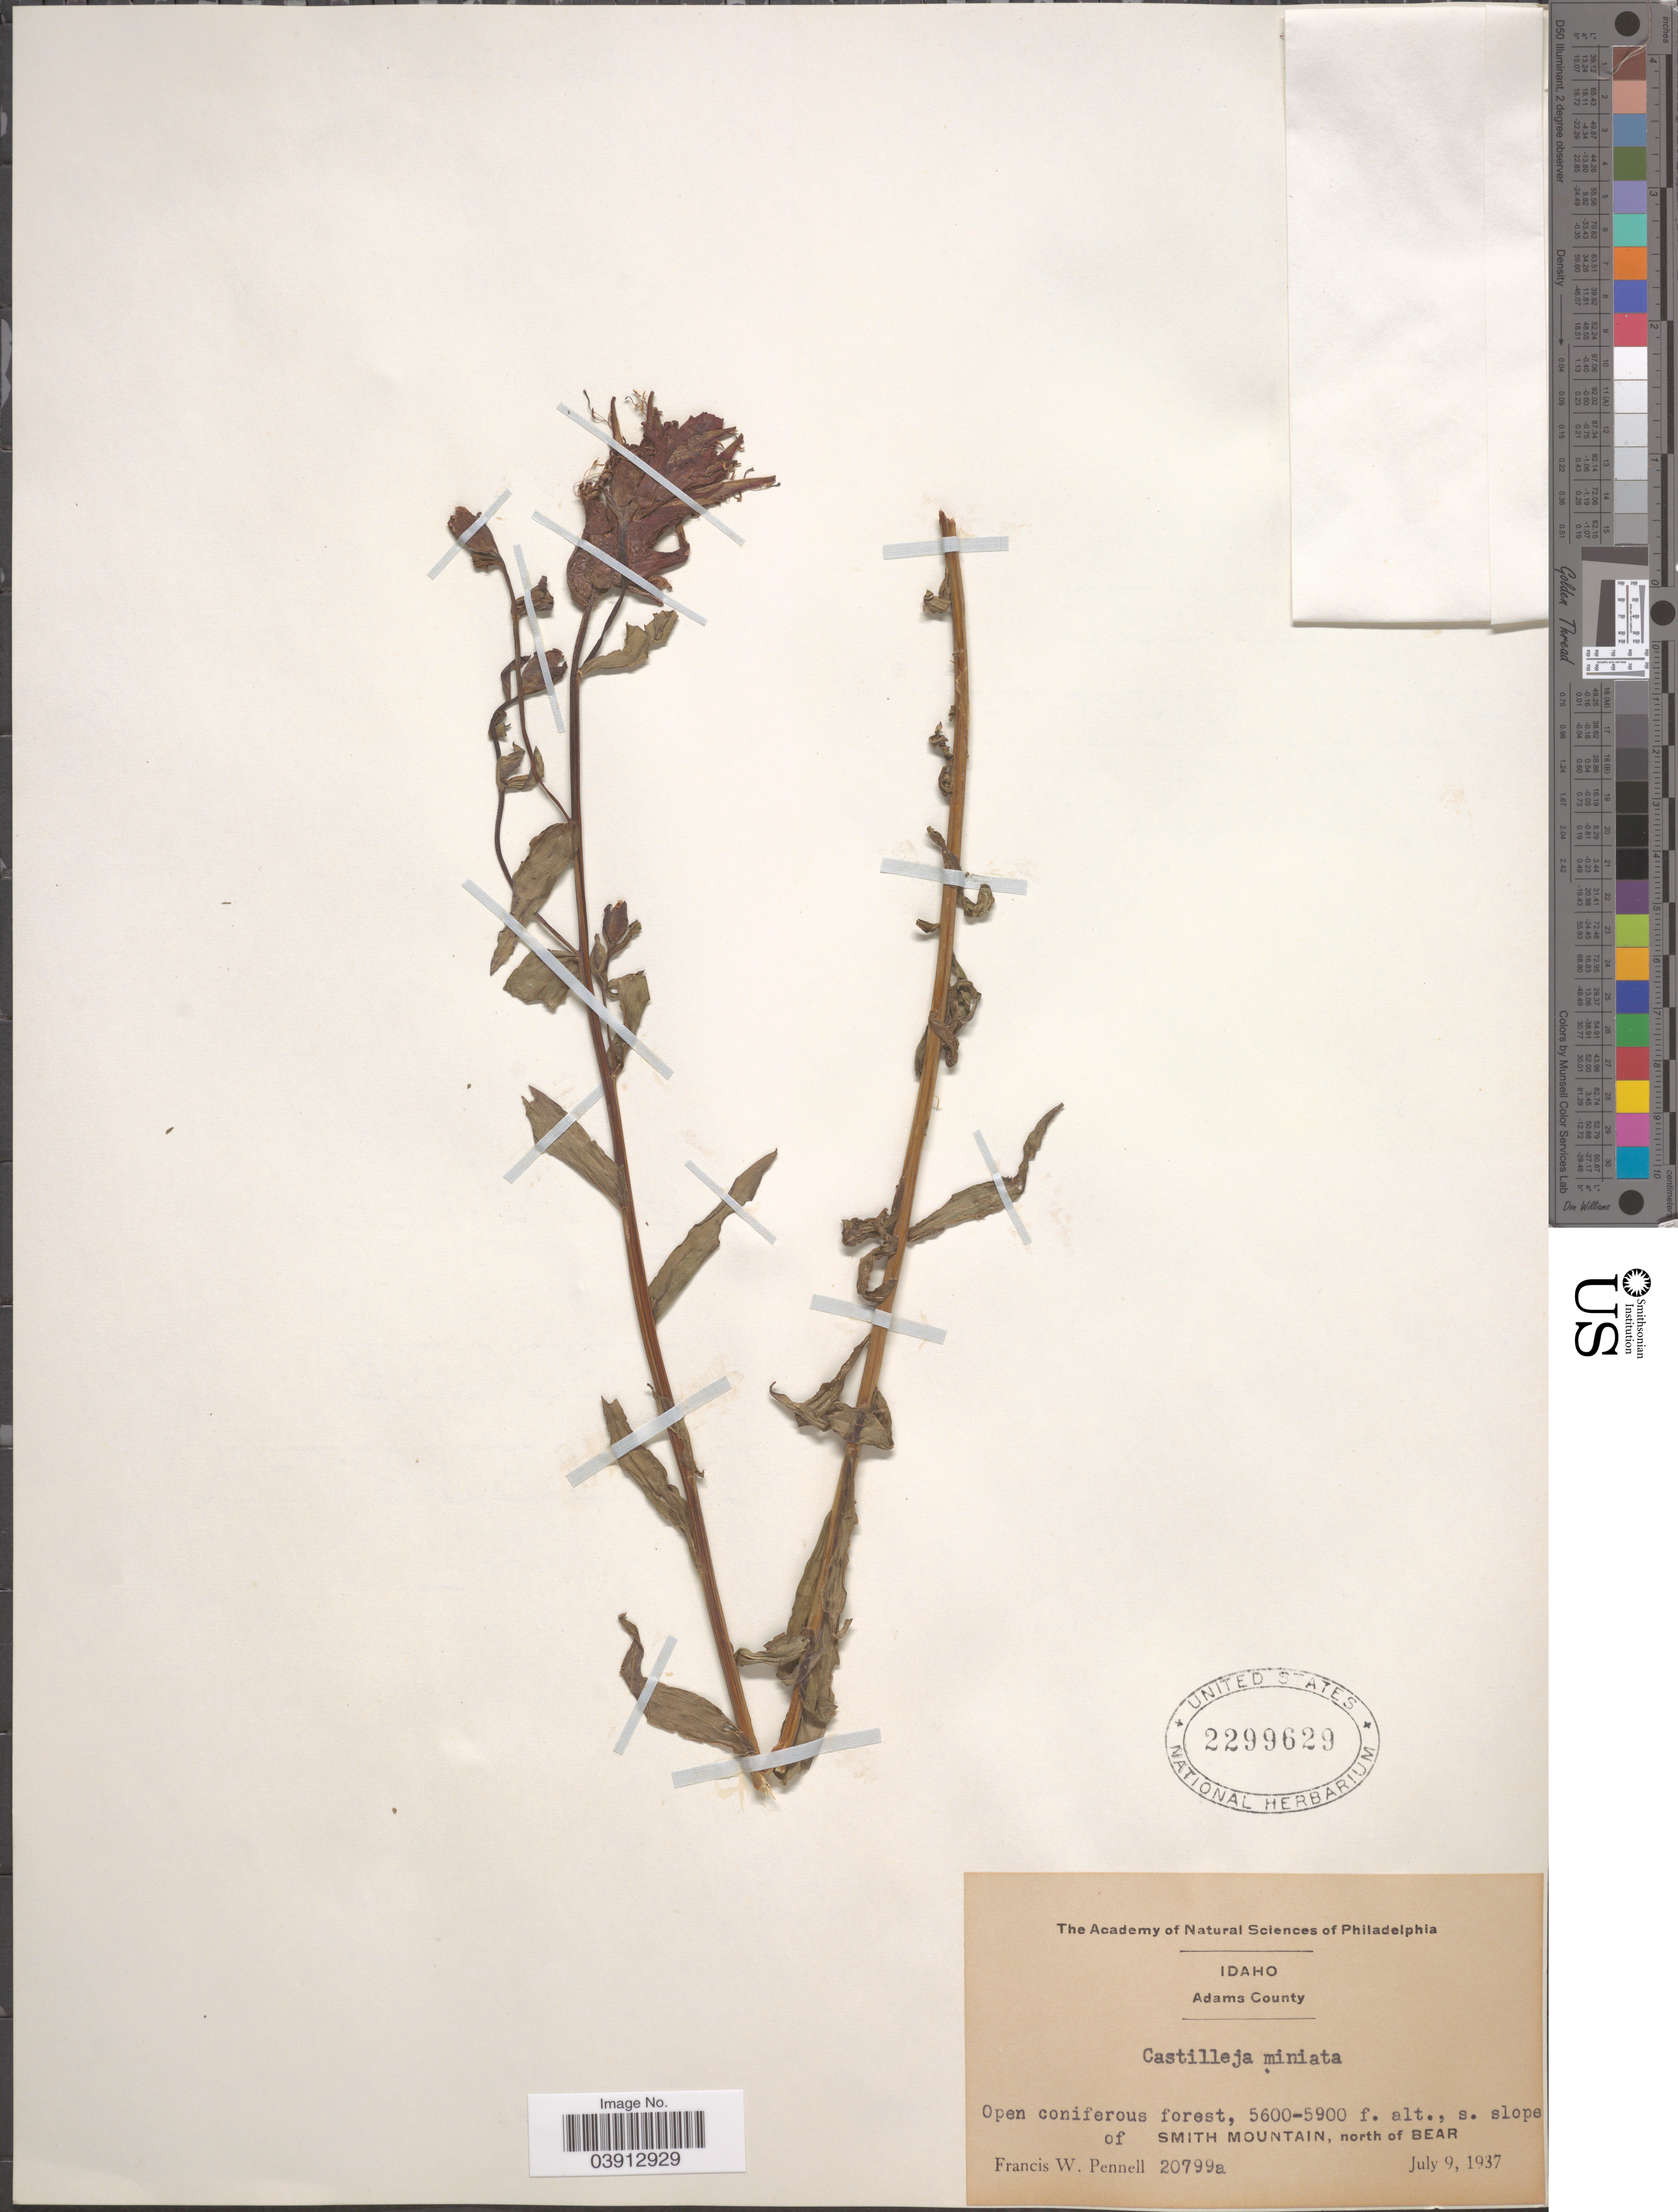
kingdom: Plantae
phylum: Tracheophyta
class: Magnoliopsida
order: Lamiales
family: Orobanchaceae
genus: Castilleja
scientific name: Castilleja miniata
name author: Douglas ex Hook.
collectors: F. W. Pennell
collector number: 20799a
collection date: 1937-07-09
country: United States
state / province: Idaho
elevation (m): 1707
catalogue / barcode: US 2299629